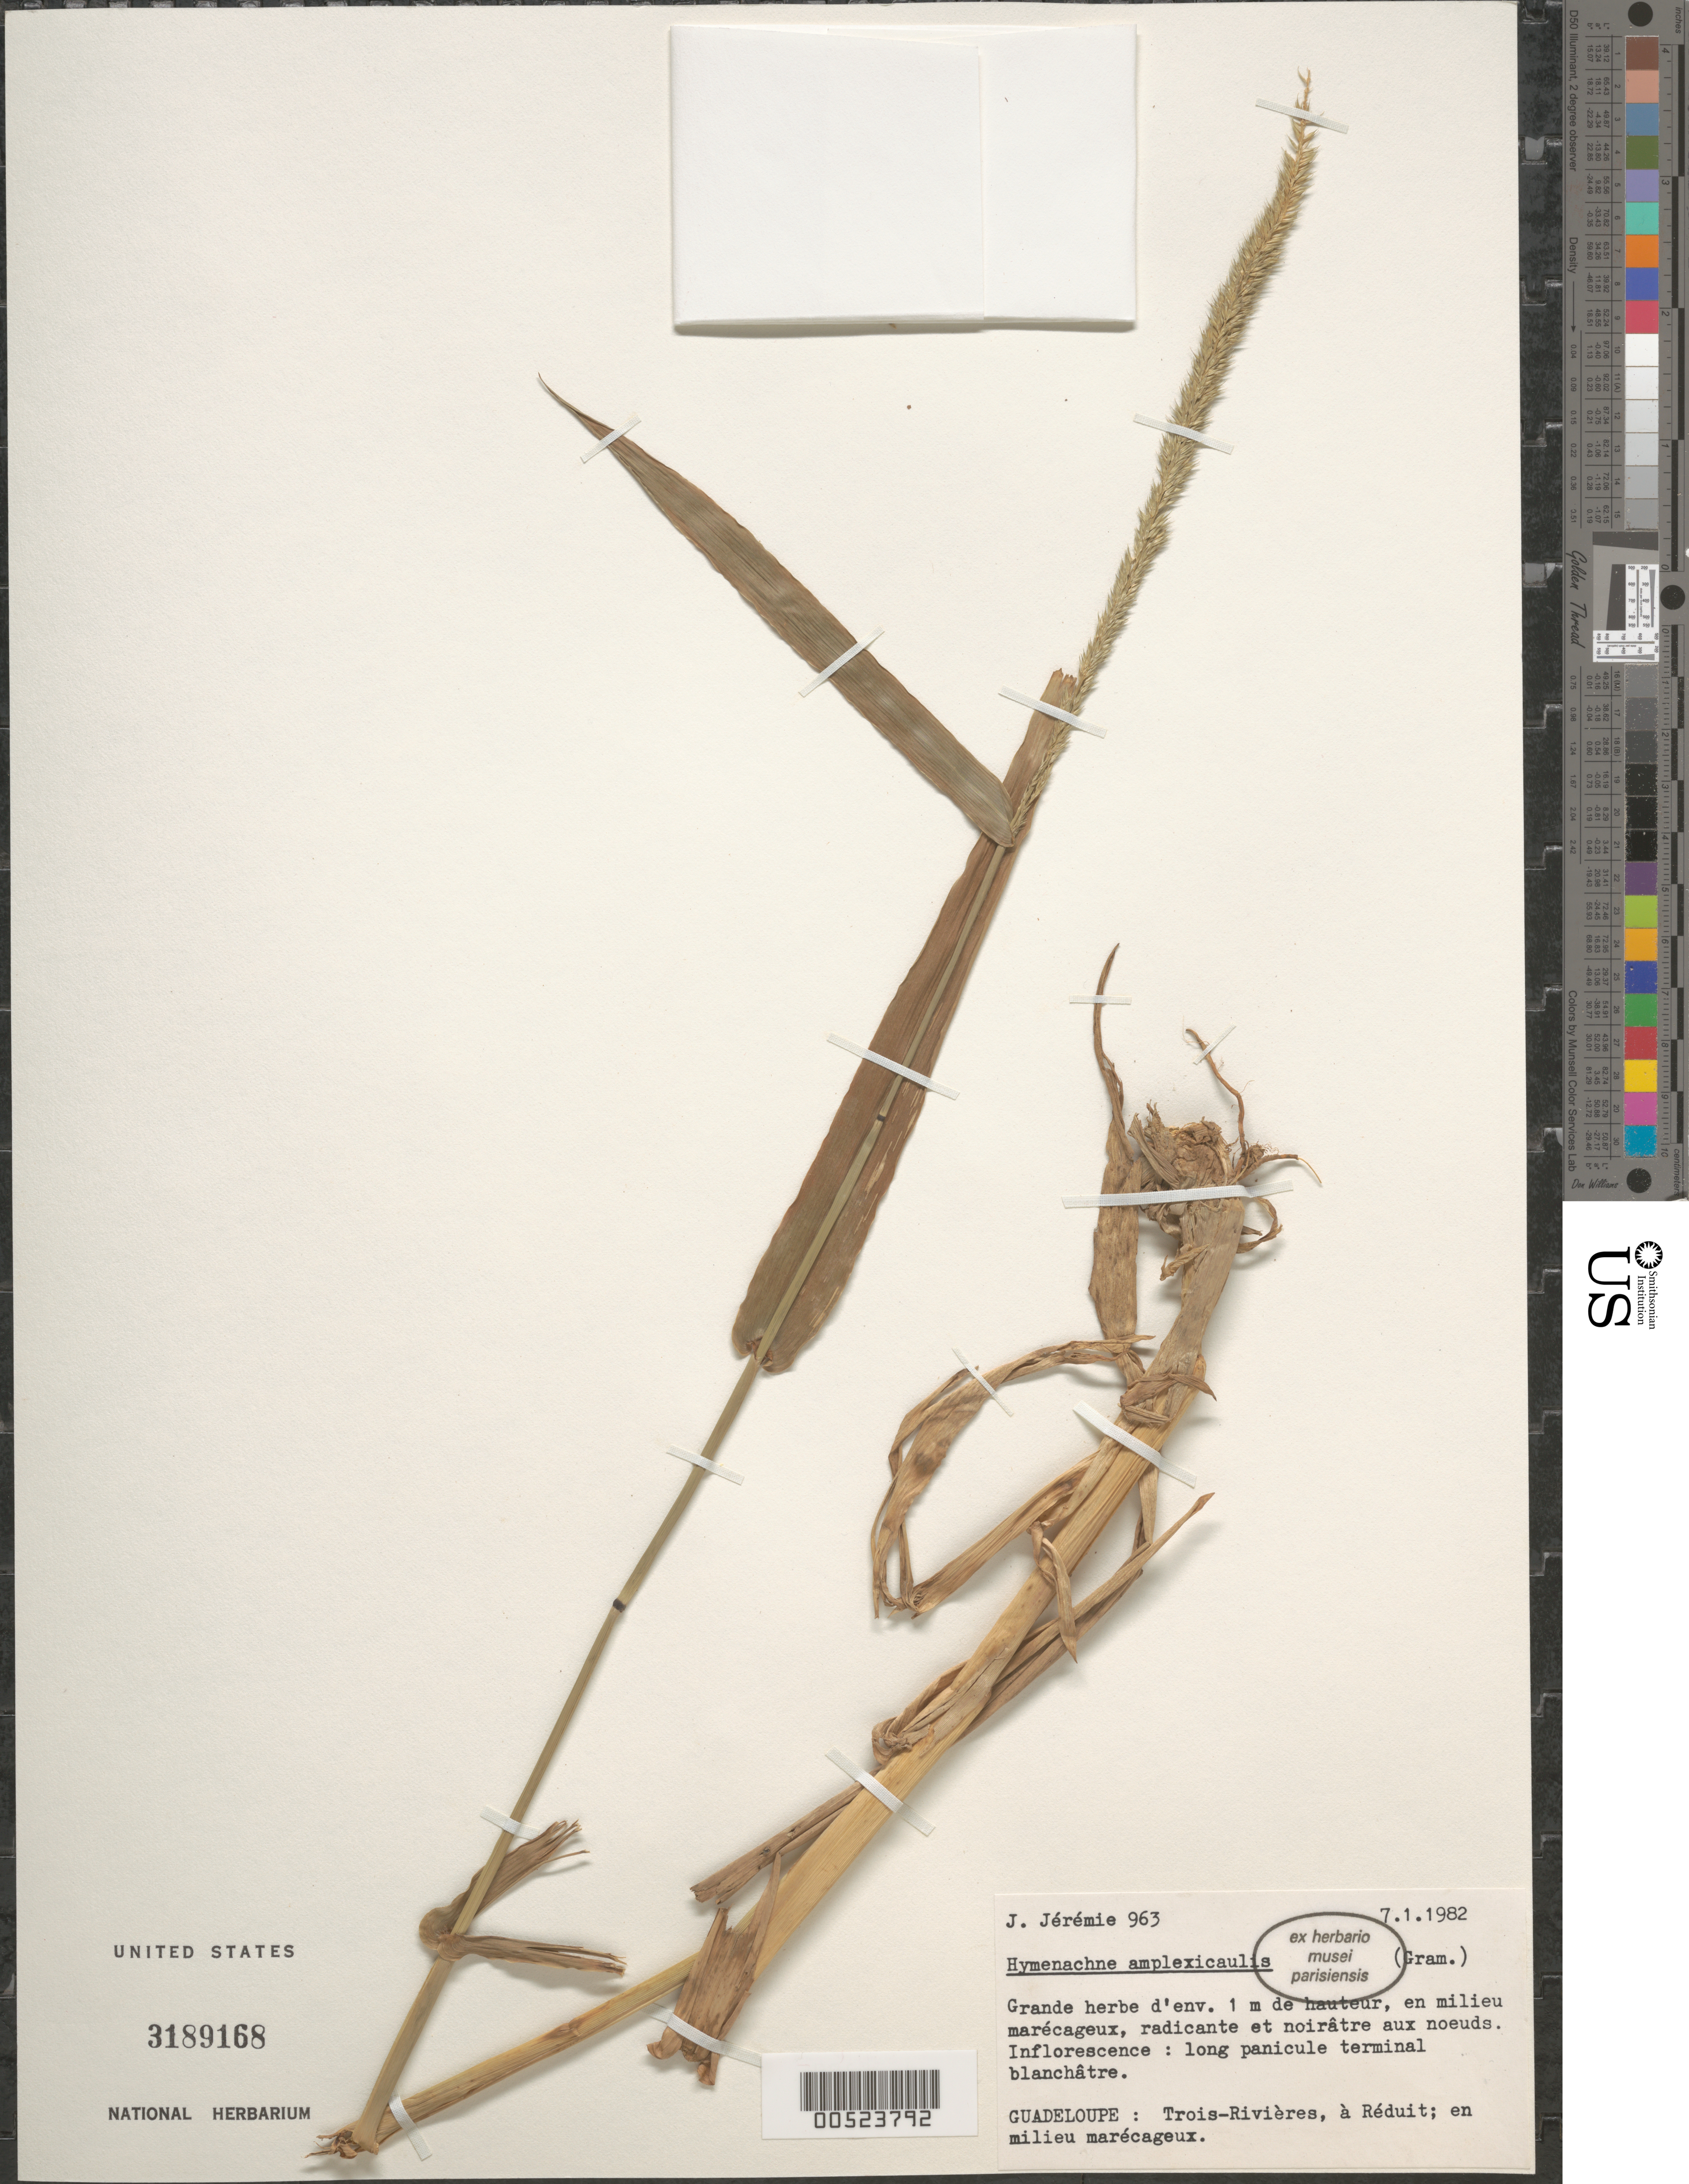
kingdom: Plantae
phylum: Tracheophyta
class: Liliopsida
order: Poales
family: Poaceae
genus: Hymenachne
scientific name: Hymenachne amplexicaulis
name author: (Rudge) Nees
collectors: J. Jérémie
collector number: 963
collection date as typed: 7 Jan 1982 or 1 Jul 1982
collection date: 1982-01-07 or 1982-07-01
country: Mexico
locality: Guadaloupe, Trois-RiviŠres, … R‚duit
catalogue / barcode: US 3189168